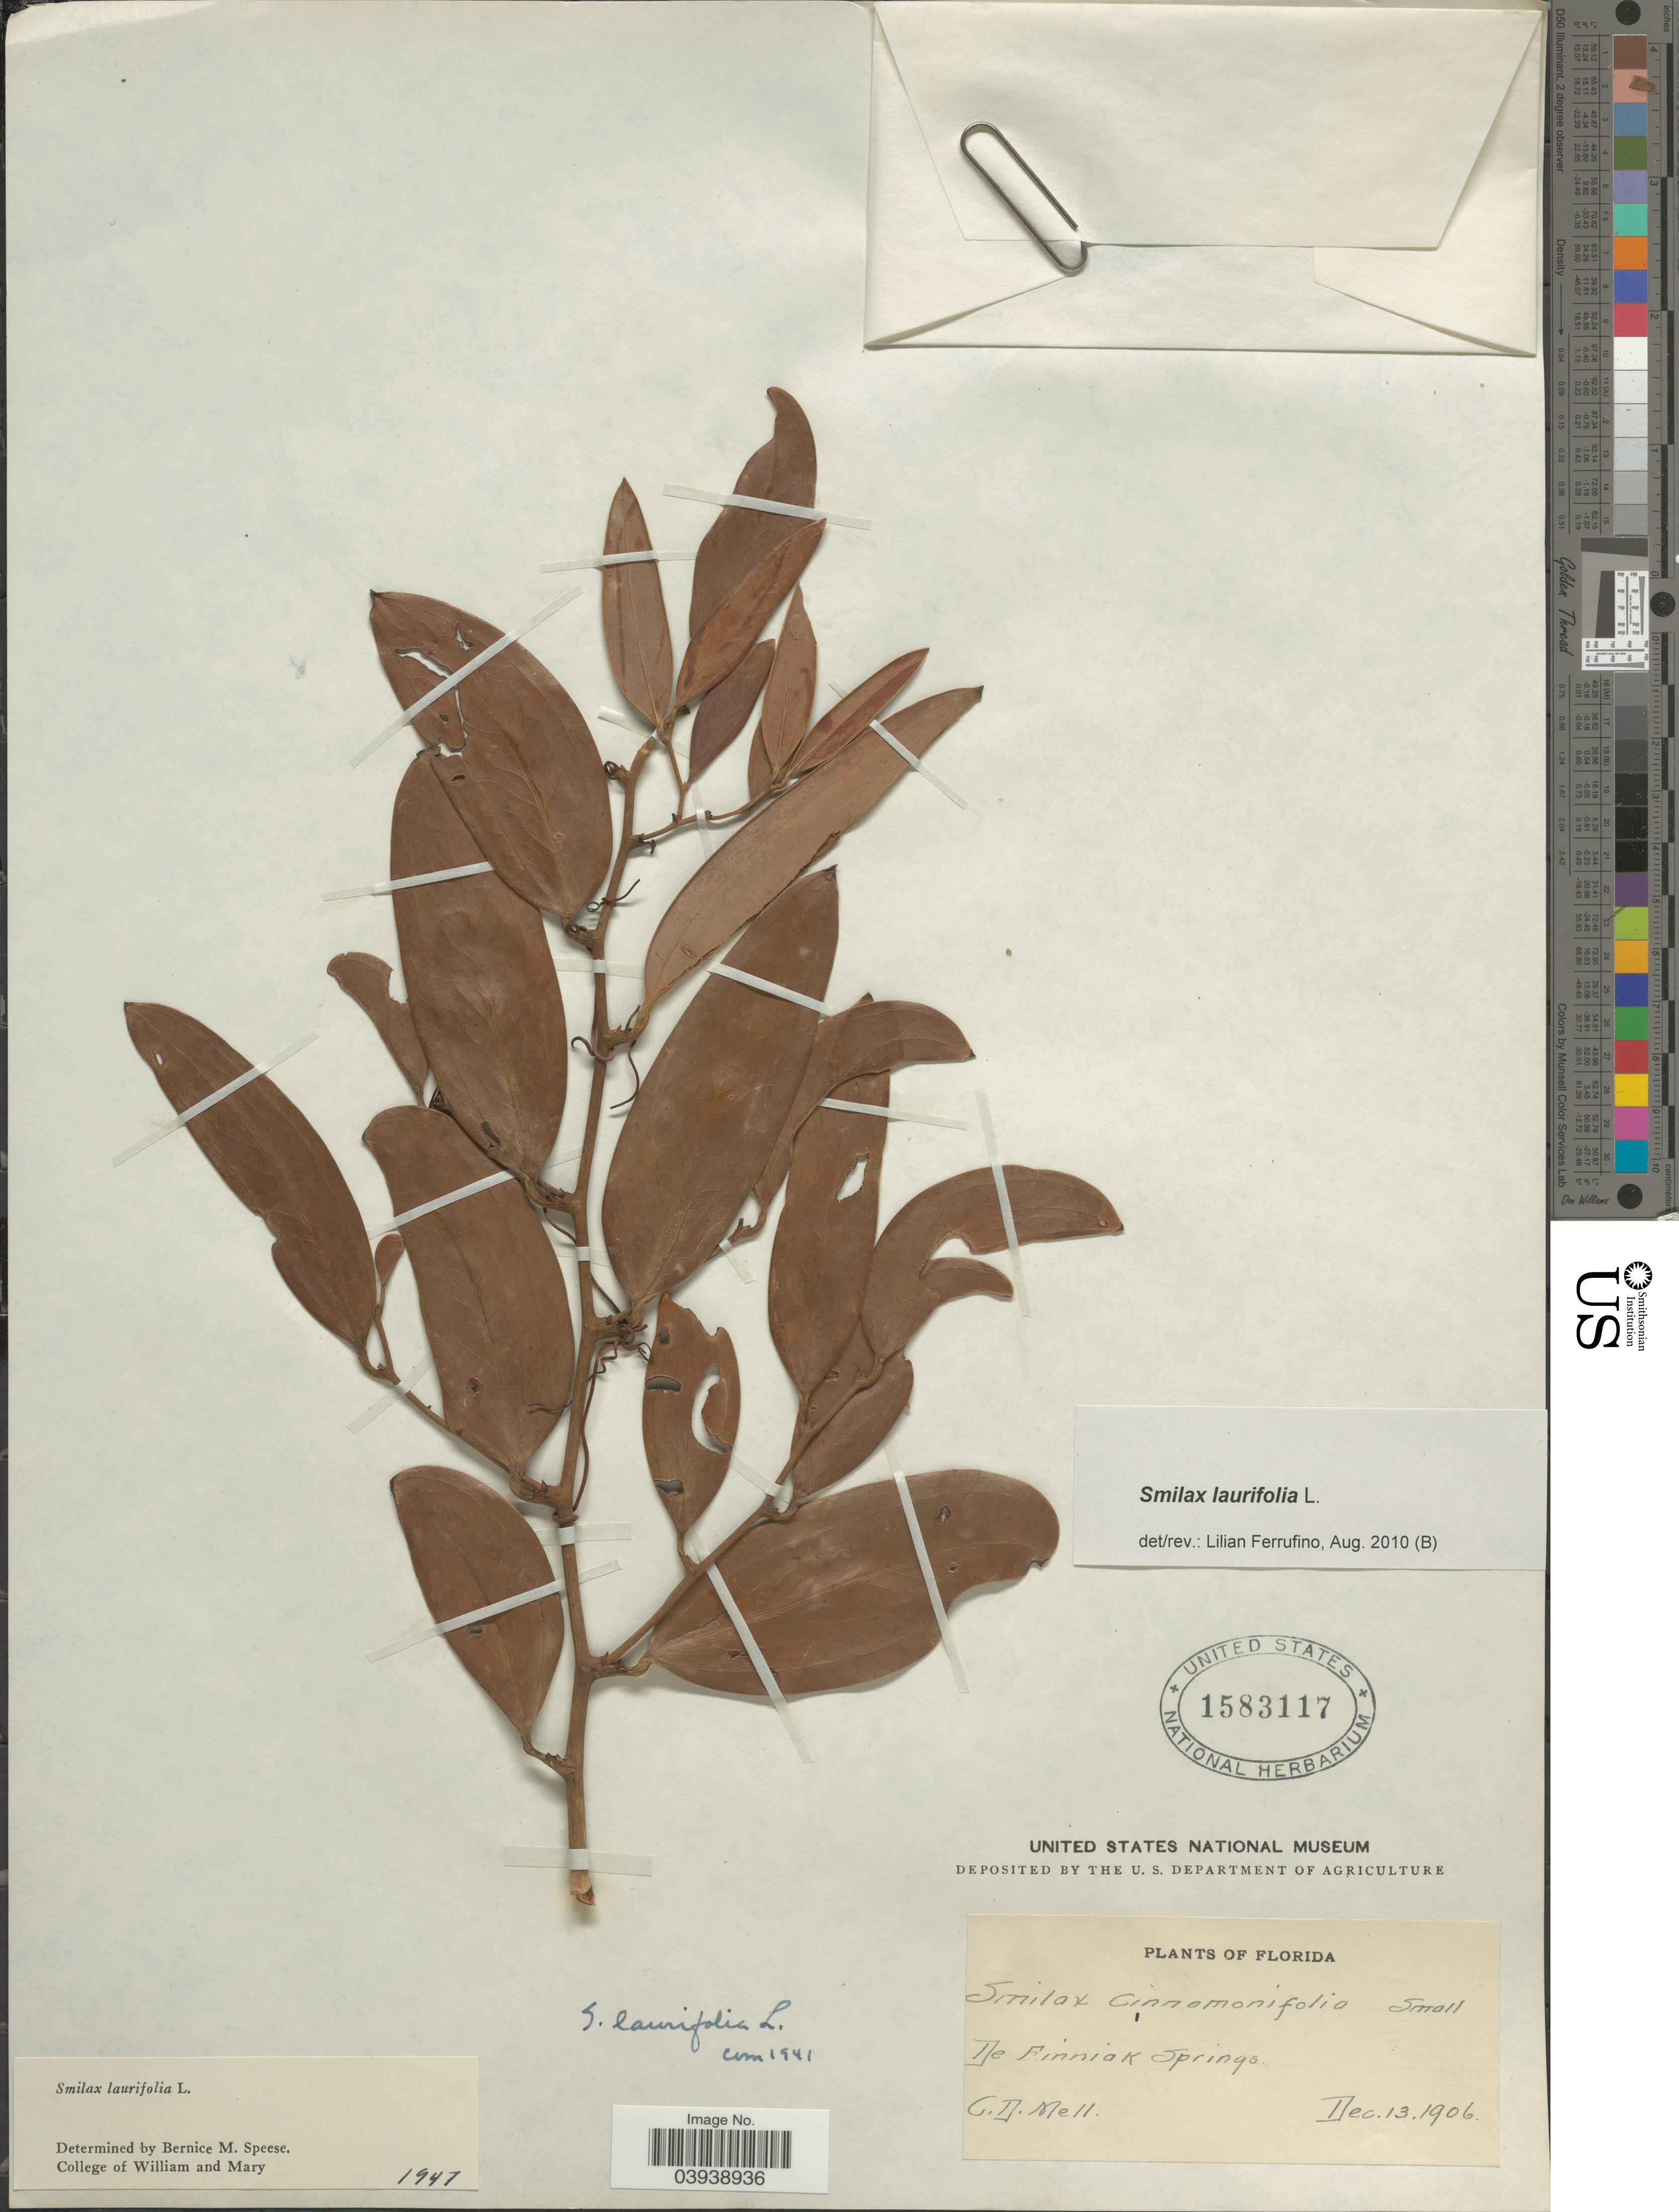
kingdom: Plantae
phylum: Tracheophyta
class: Liliopsida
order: Liliales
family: Smilacaceae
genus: Smilax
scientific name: Smilax laurifolia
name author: L.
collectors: C. D. Mell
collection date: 1906-12-13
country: United States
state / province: Florida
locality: De Fiinniak Springs.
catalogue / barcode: US 1583117